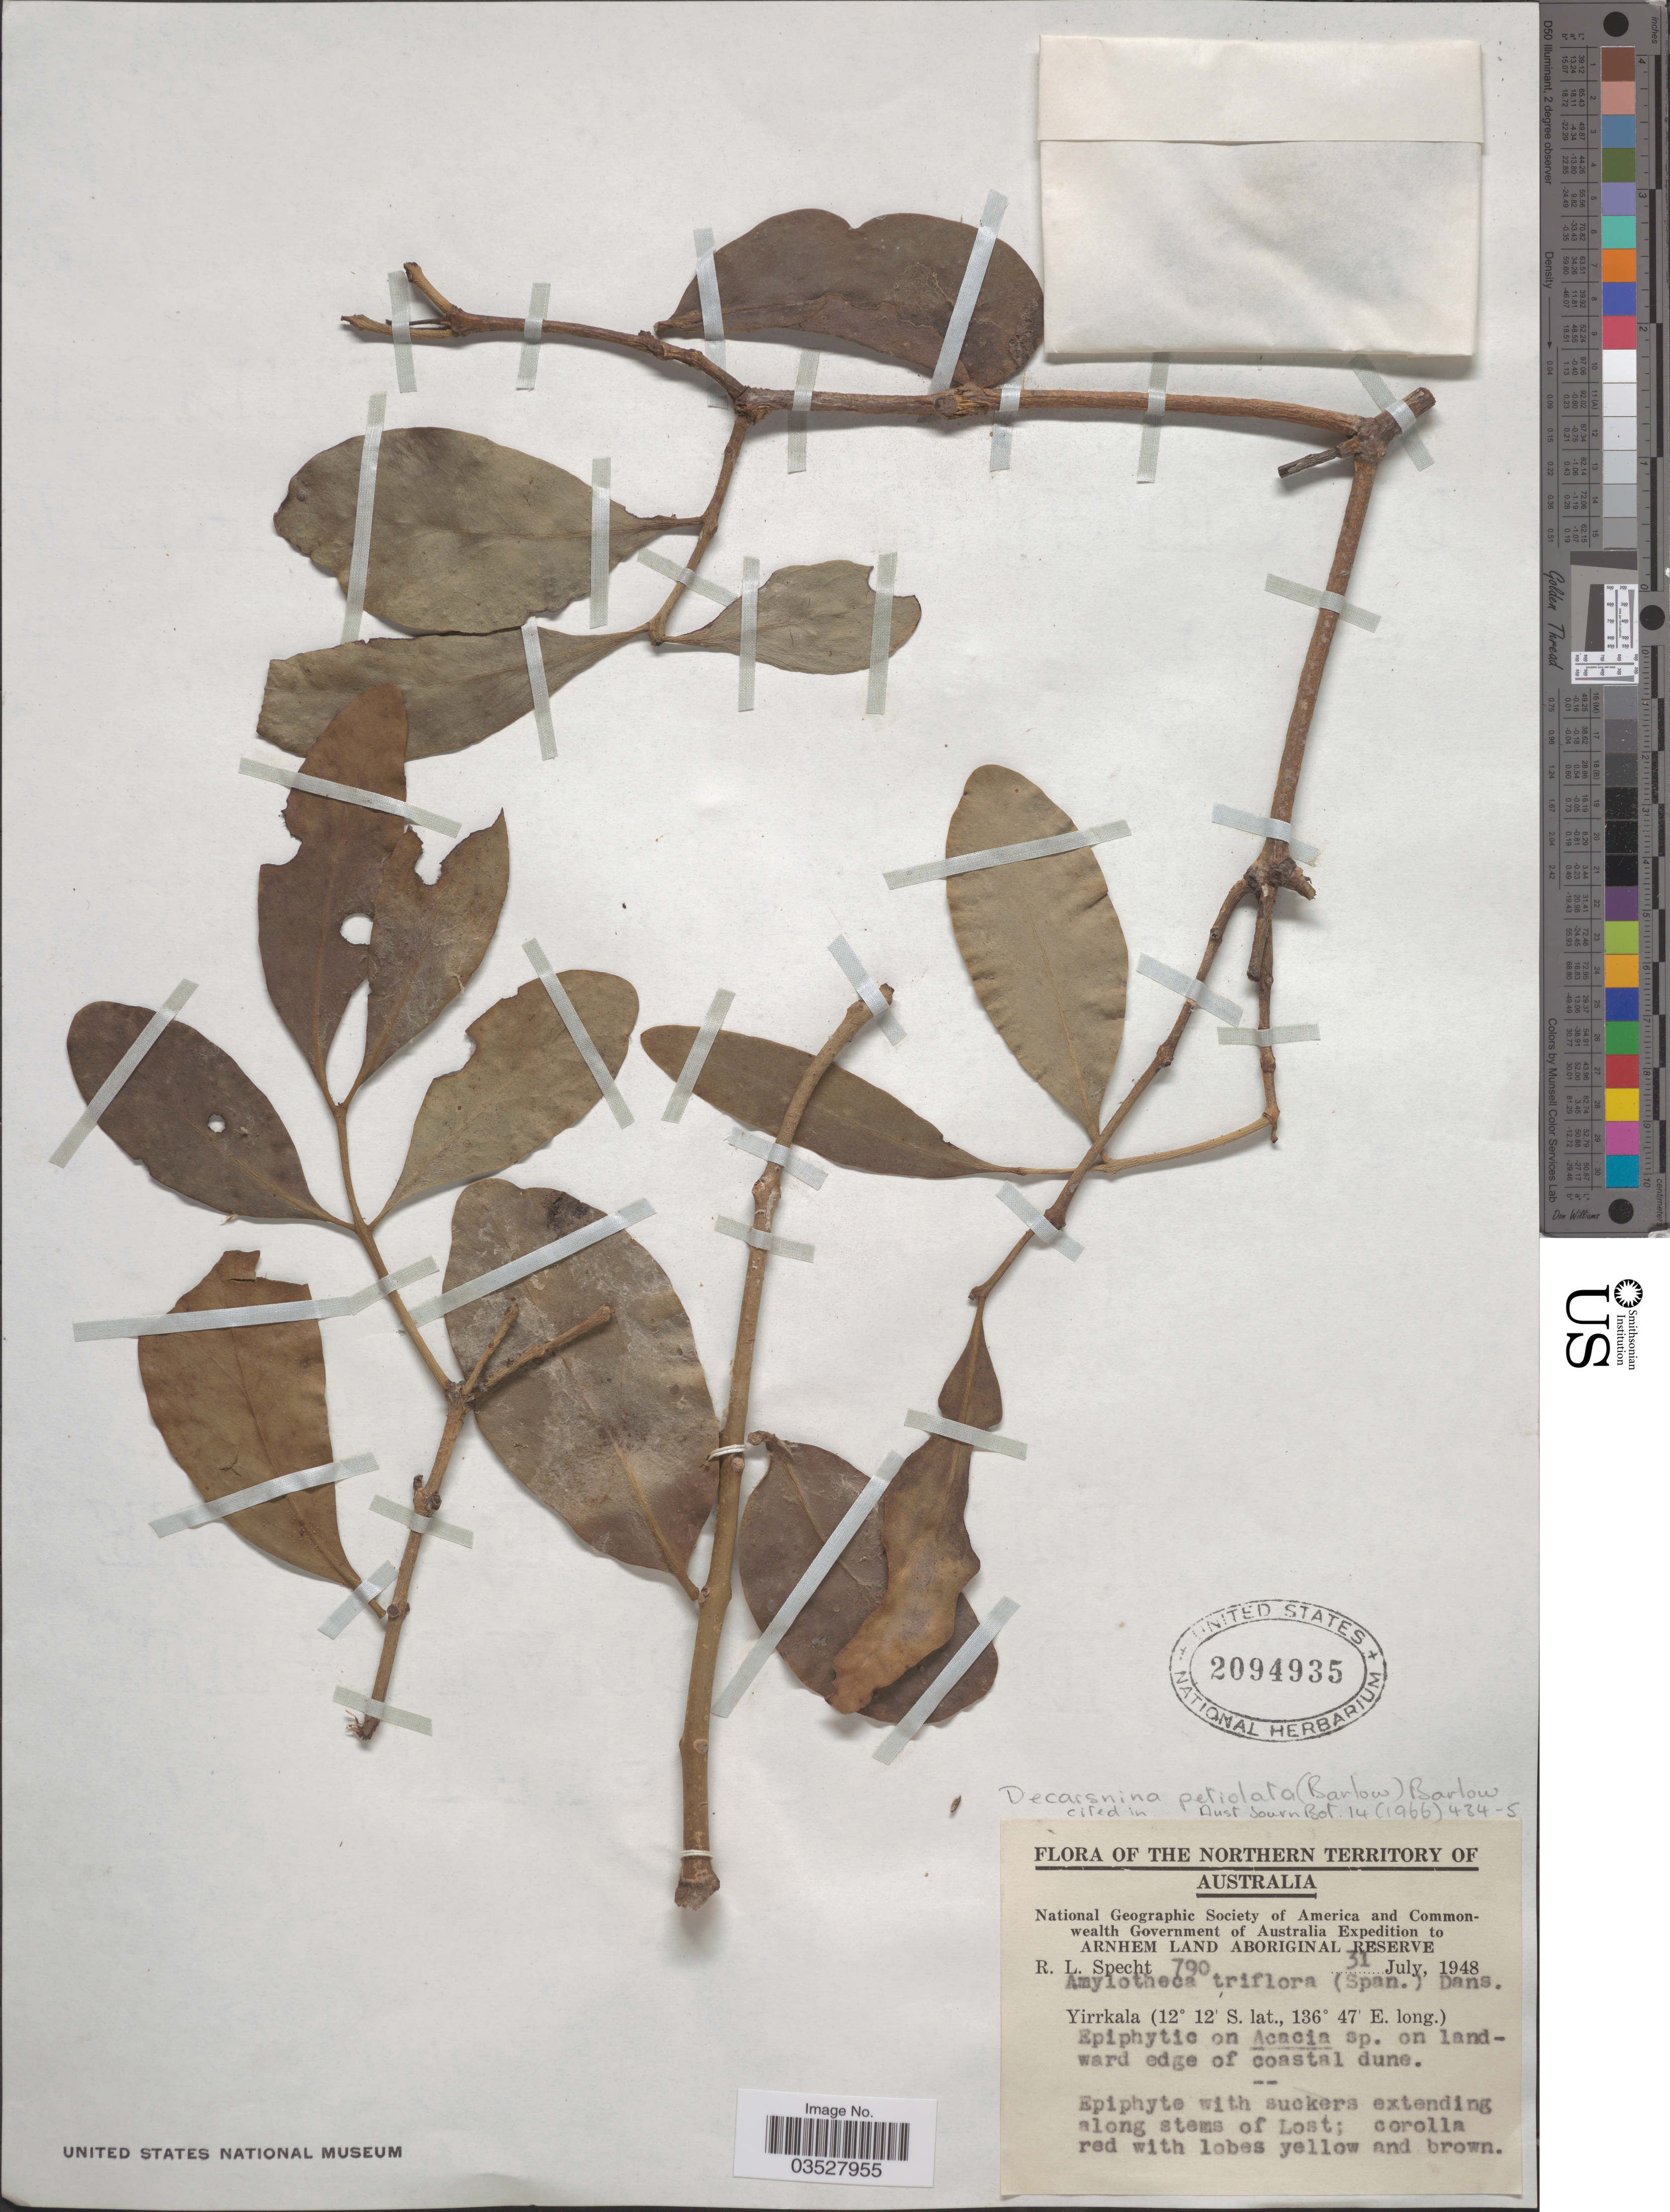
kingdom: Plantae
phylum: Tracheophyta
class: Magnoliopsida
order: Santalales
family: Loranthaceae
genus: Decaisnina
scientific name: Decaisnina petiolata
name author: (Barlow) Barlow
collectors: R. L. Specht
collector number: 790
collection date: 1948-07-31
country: Australia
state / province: Northern Territory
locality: Arnhem Land Aboriginal Reserve. Yirrkala.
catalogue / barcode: US 2094935